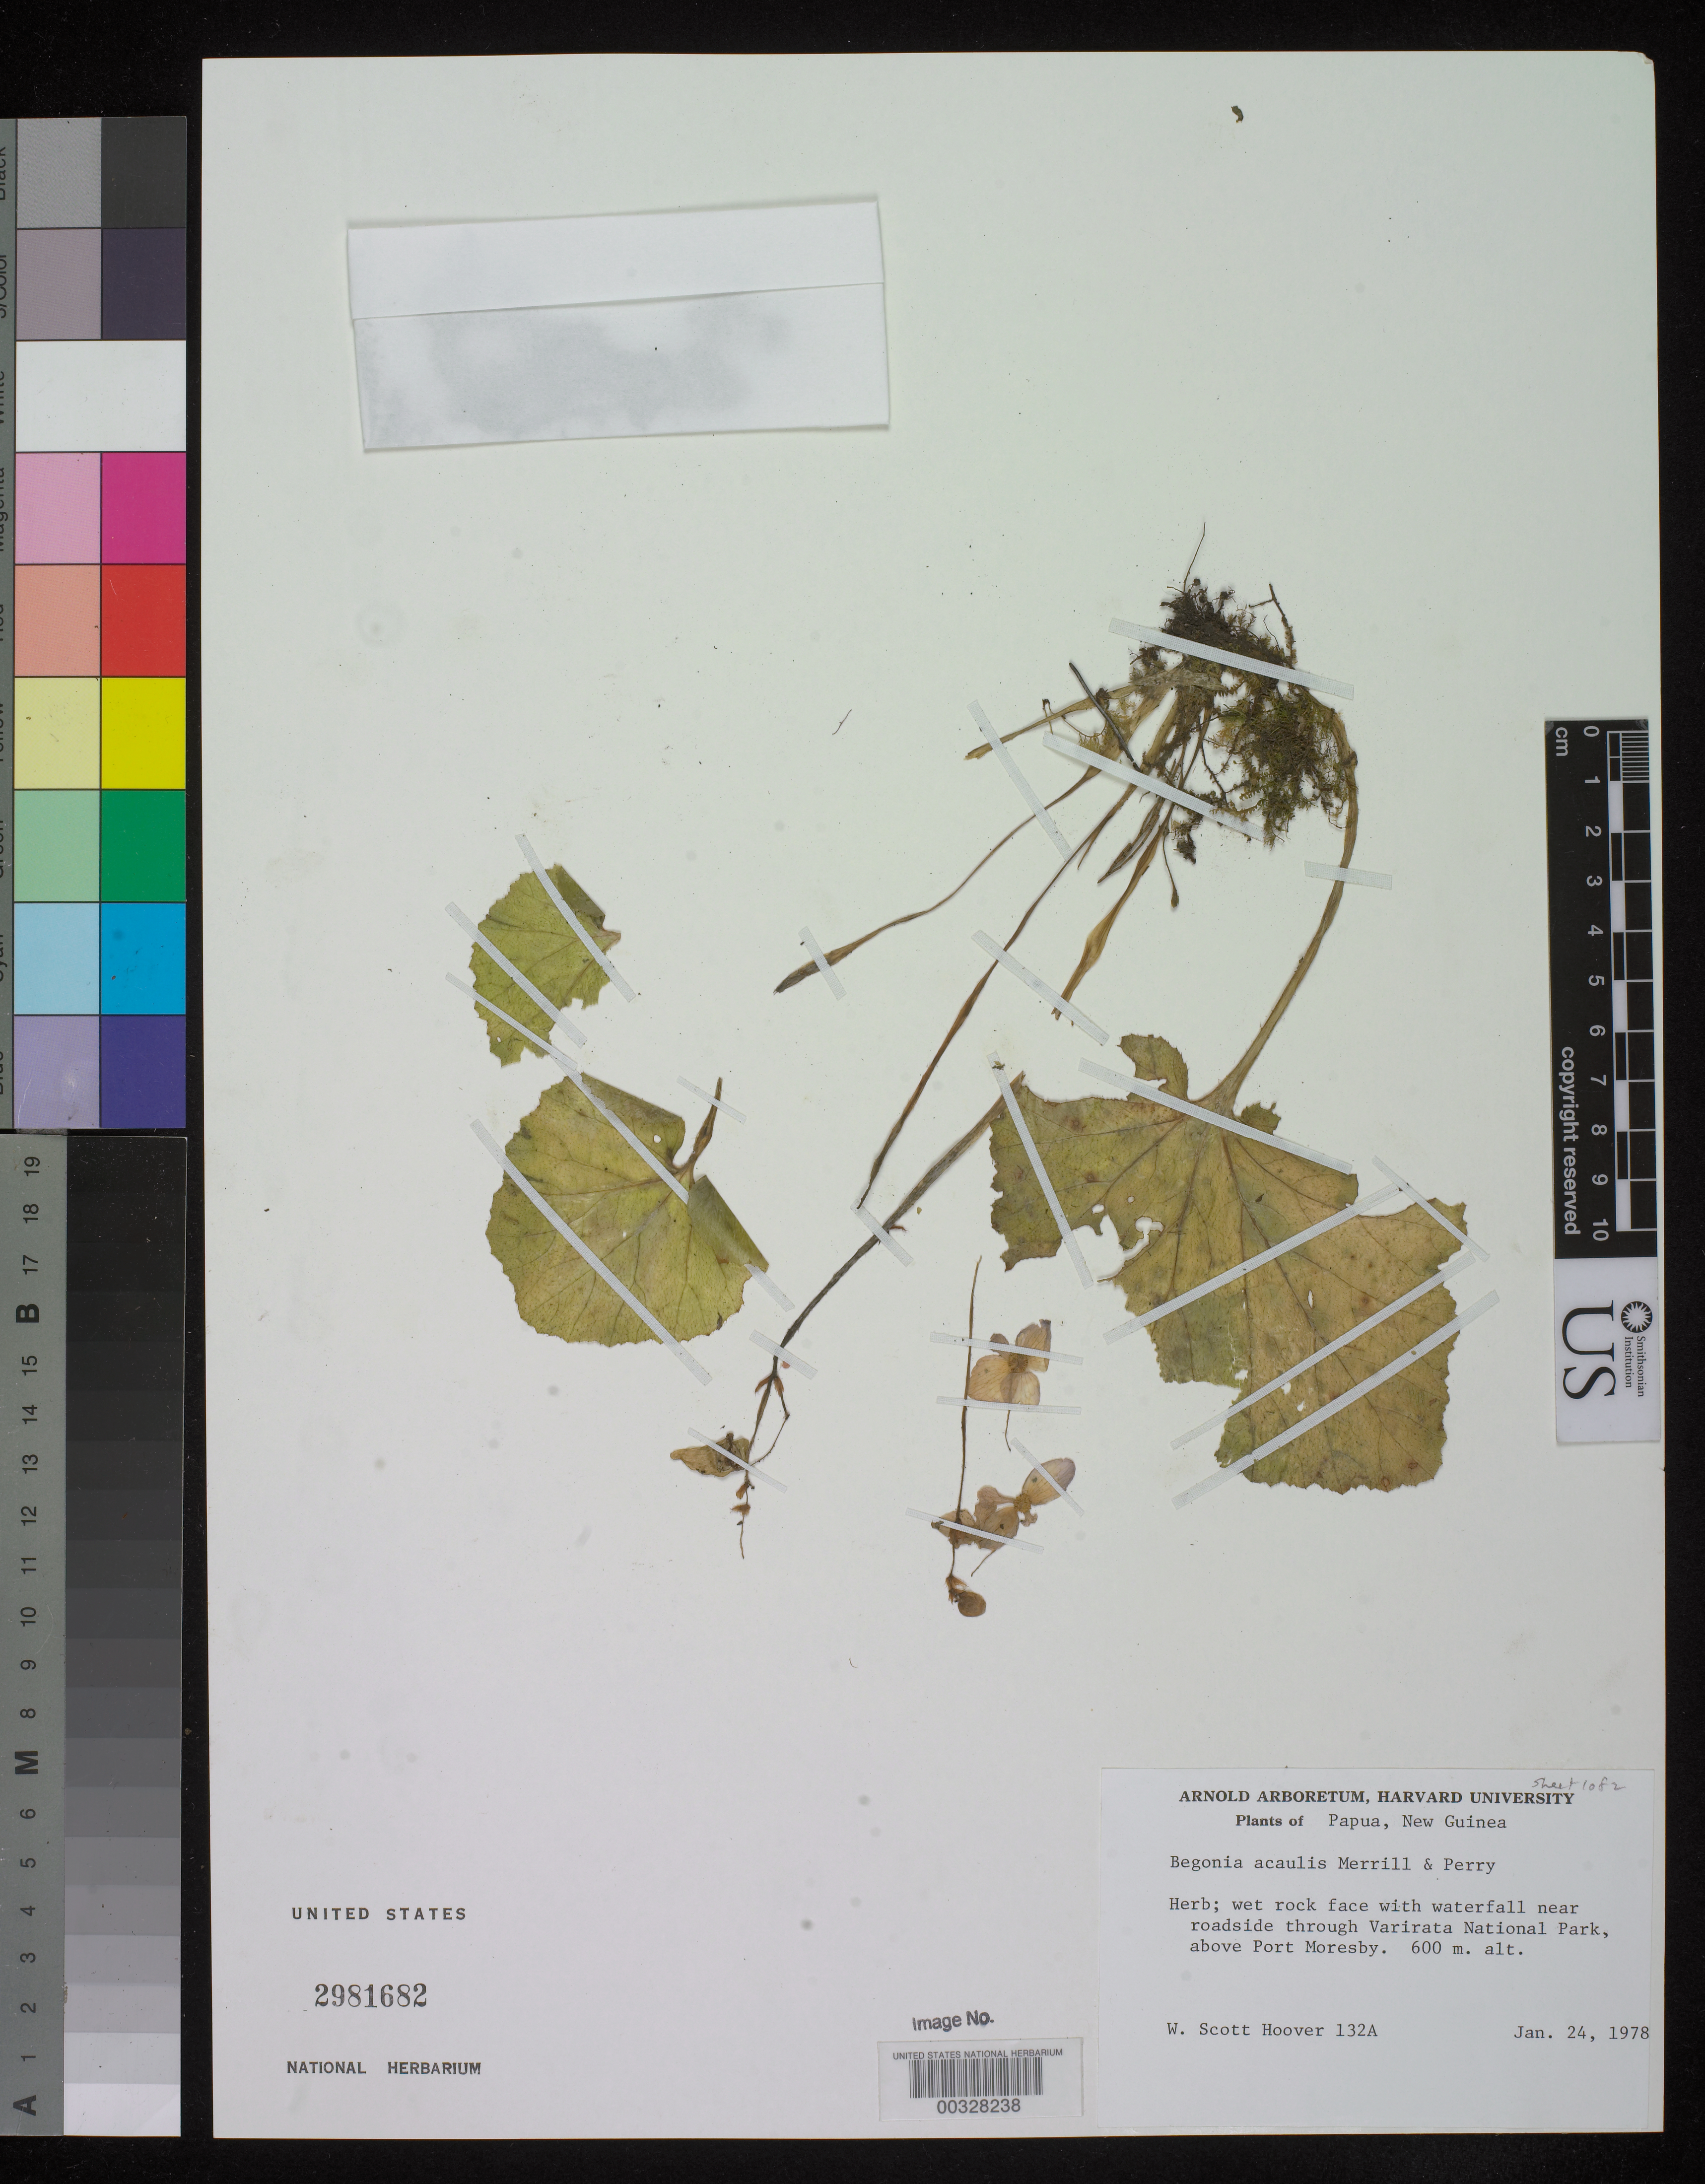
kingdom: Plantae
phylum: Tracheophyta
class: Magnoliopsida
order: Cucurbitales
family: Begoniaceae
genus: Begonia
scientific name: Begonia sp.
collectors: W. S. Hoover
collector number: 132a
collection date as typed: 24 Jan 1978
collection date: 1978-01-24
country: Papua New Guinea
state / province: Central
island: New Guinea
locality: Waterfall near roadside through varirata national park above port moresby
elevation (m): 600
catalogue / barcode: US 2981682